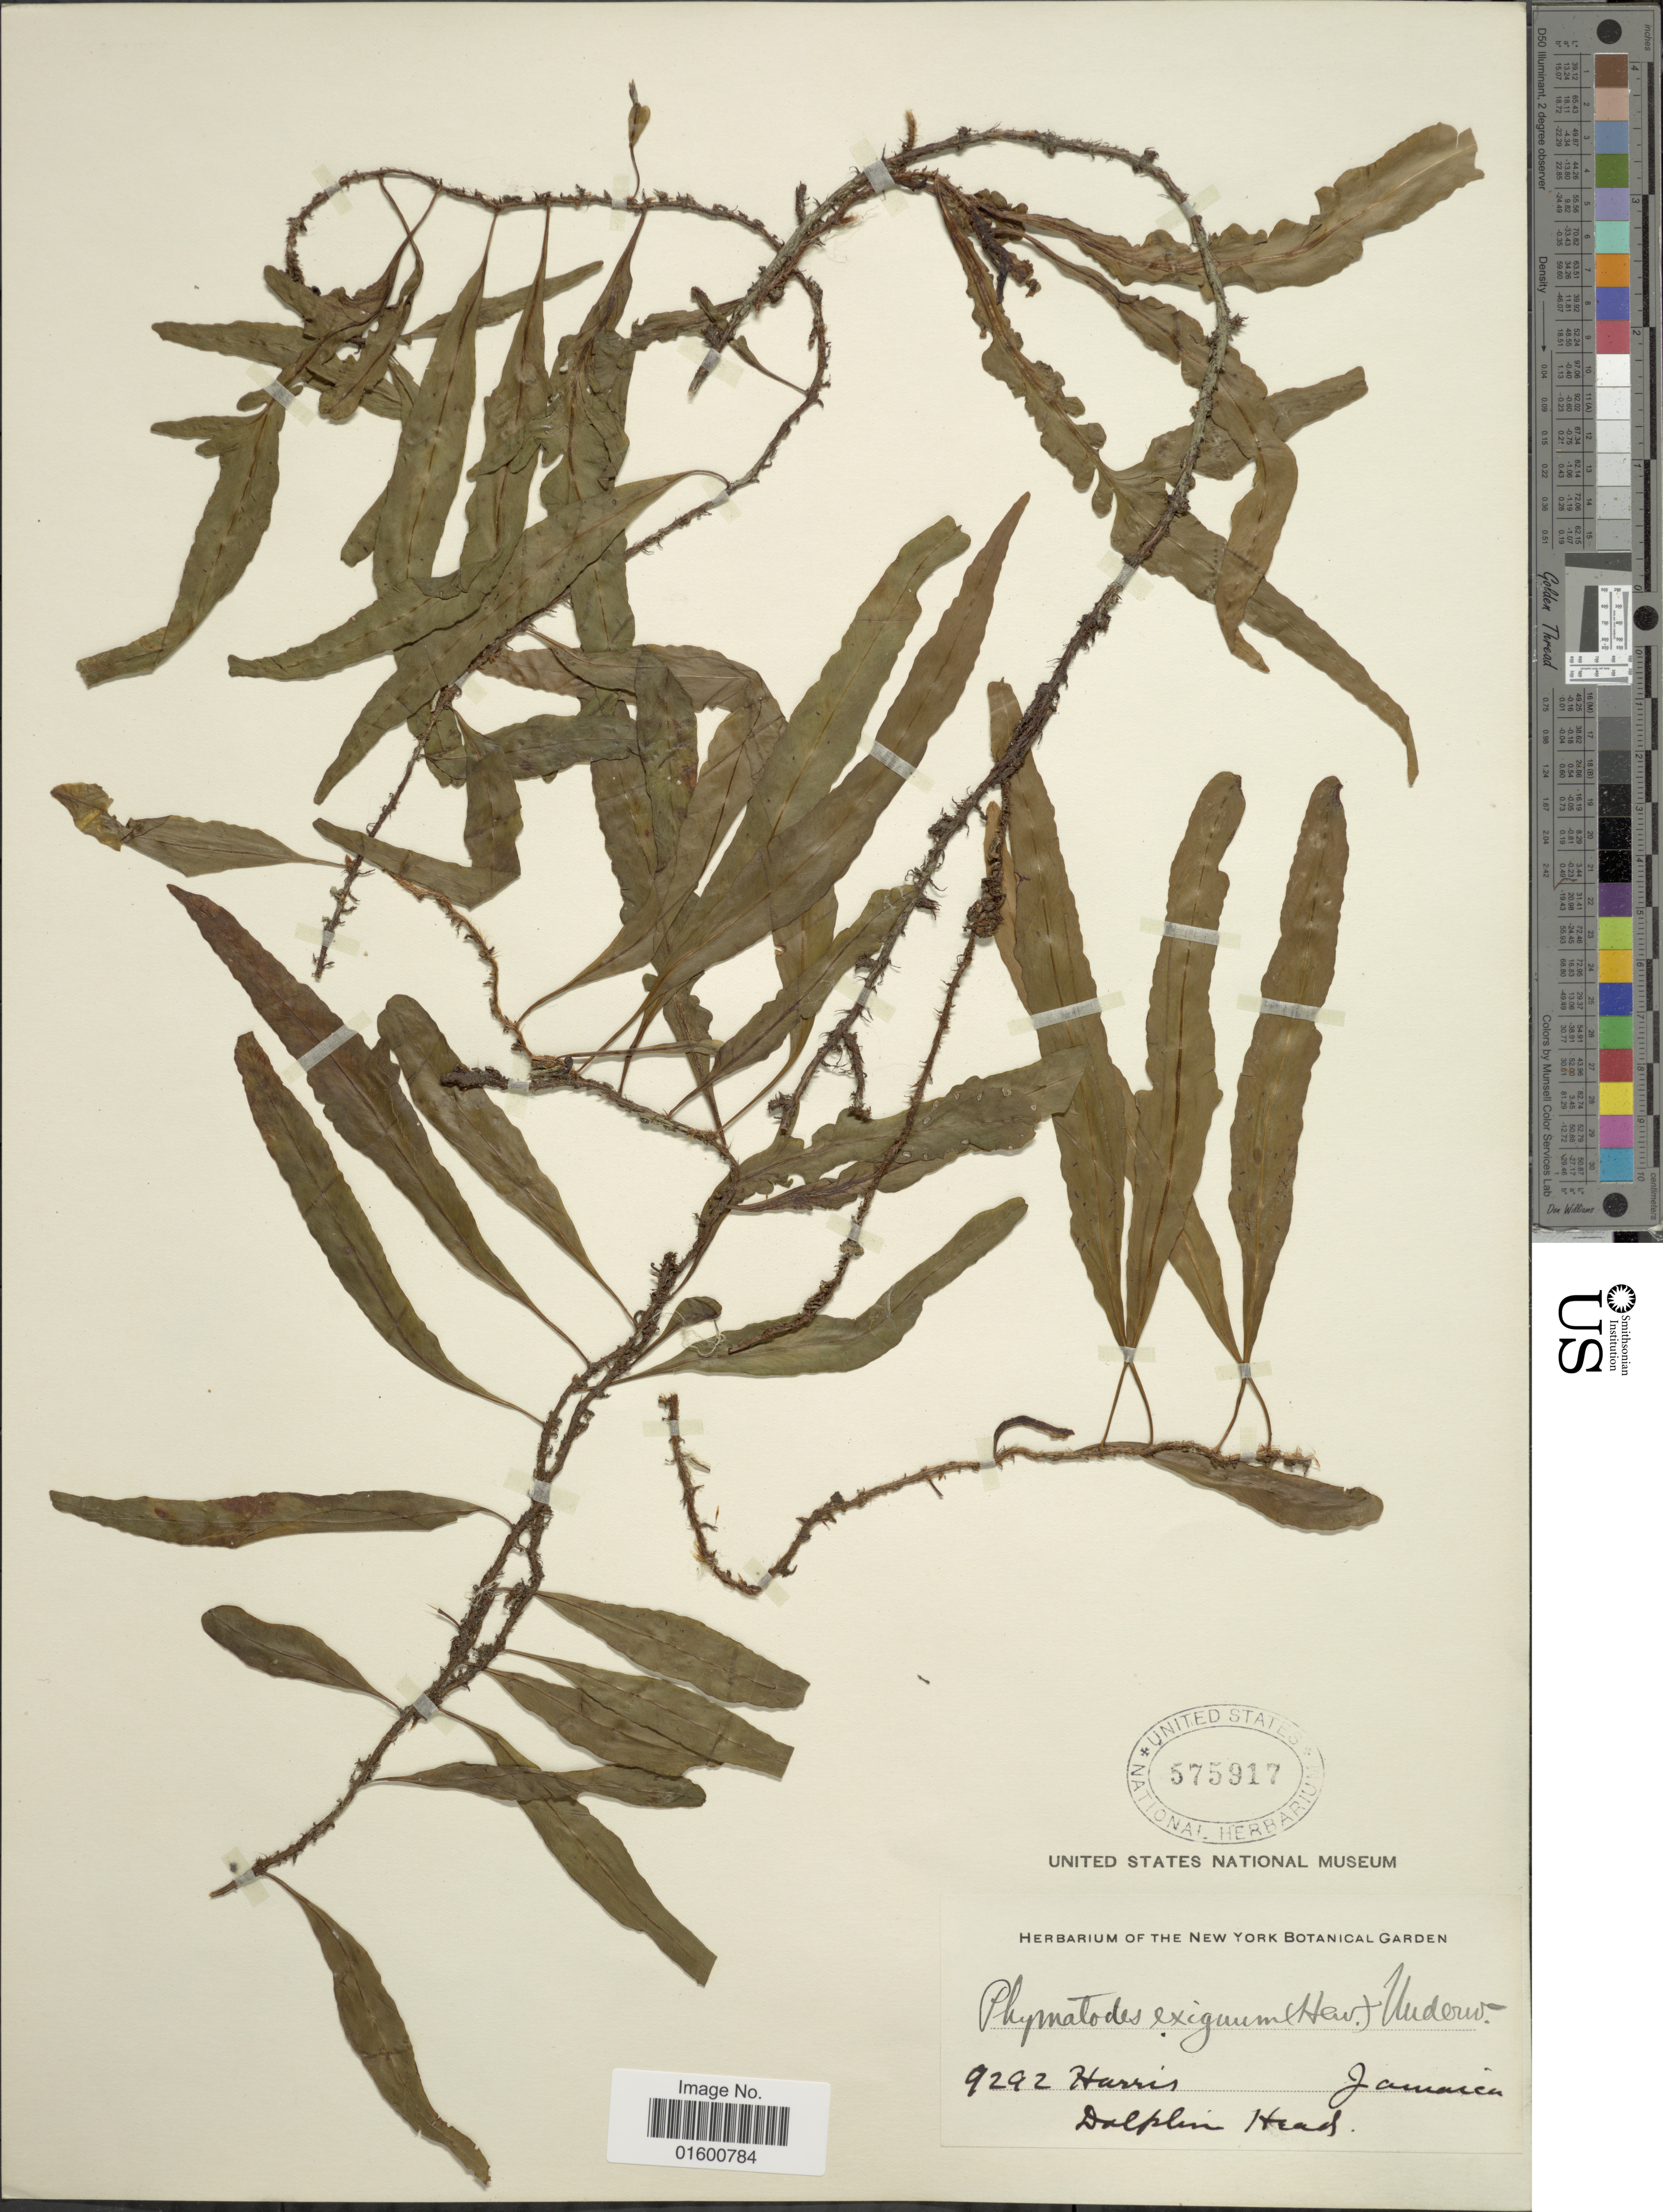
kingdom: Plantae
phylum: Tracheophyta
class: Polypodiopsida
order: Polypodiales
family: Polypodiaceae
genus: Microgramma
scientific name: Microgramma heterophylla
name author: (L.) Wherry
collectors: -- Harris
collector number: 9292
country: Jamaica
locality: Dolphin Head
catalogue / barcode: US 575917